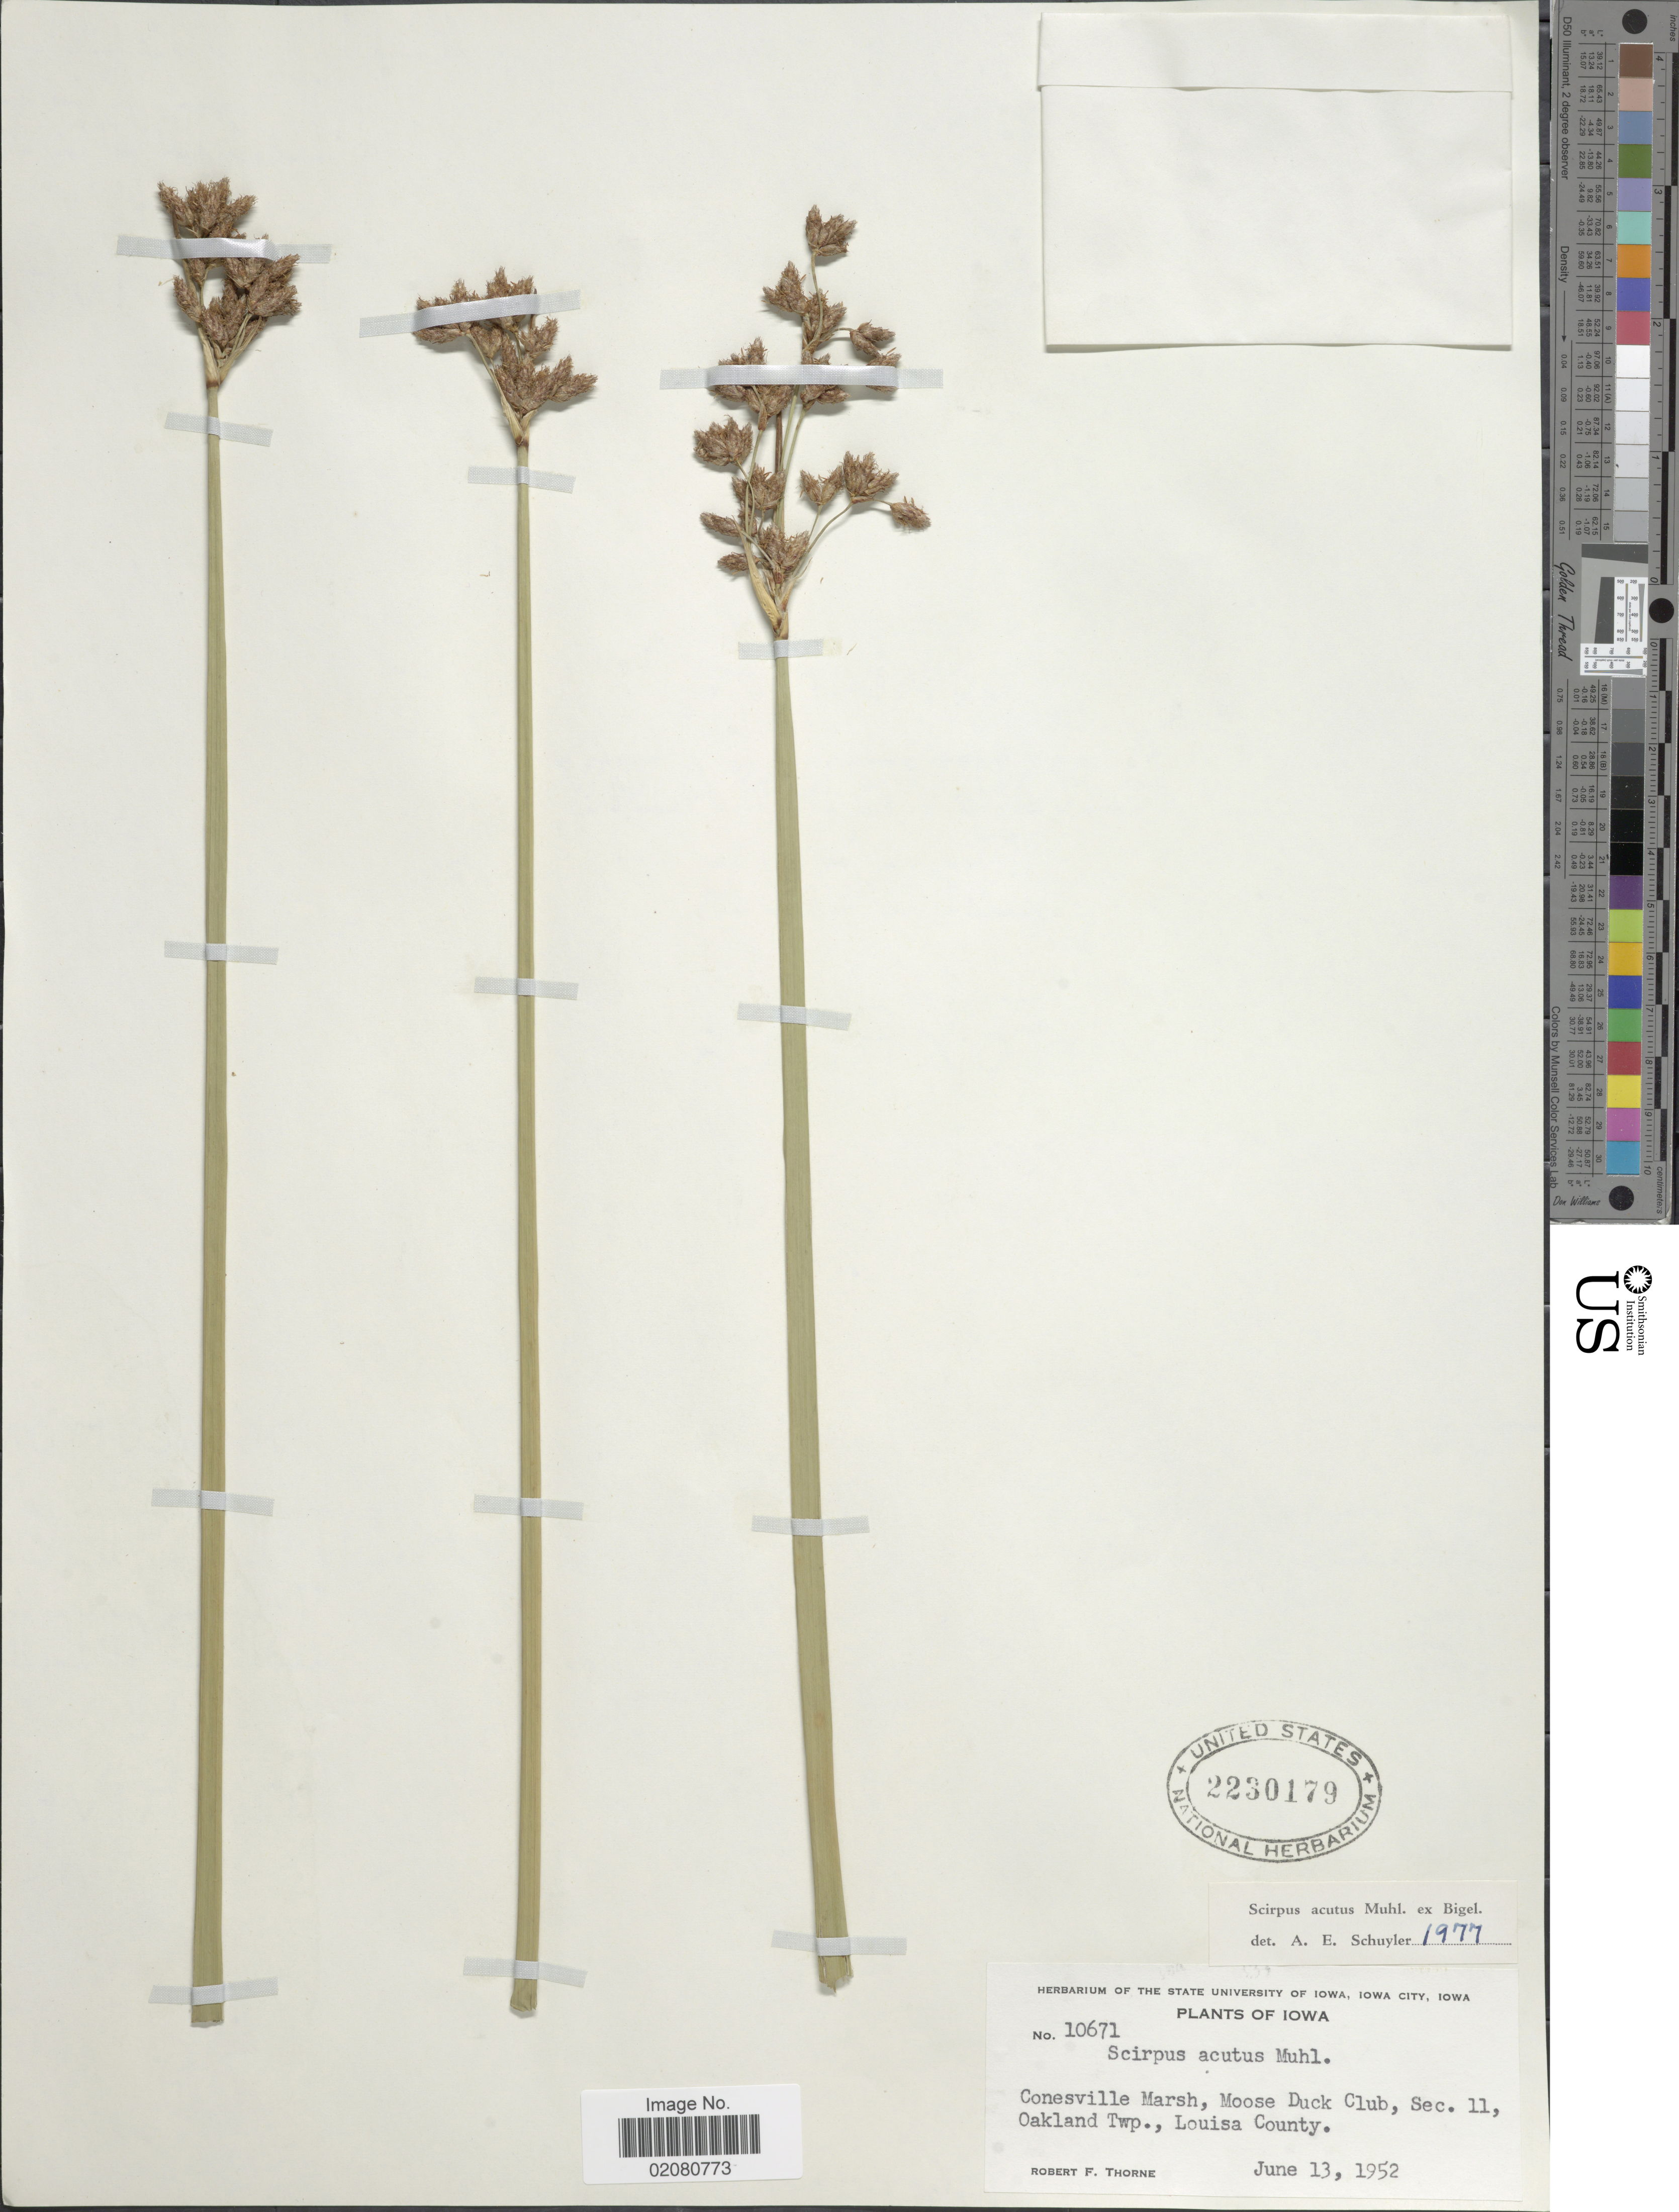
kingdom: Plantae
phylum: Tracheophyta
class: Liliopsida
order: Poales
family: Cyperaceae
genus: Schoenoplectus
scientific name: Schoenoplectus acutus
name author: (Muhl. ex Bigelow) Á. Löve & D. Löve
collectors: R. F. Thorne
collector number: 10671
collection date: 1952-06-13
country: United States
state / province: Iowa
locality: Conesville Marsh, Moose Duck Club, Sec. 11, Oakland Twp., Louisa County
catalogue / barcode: US 2230179